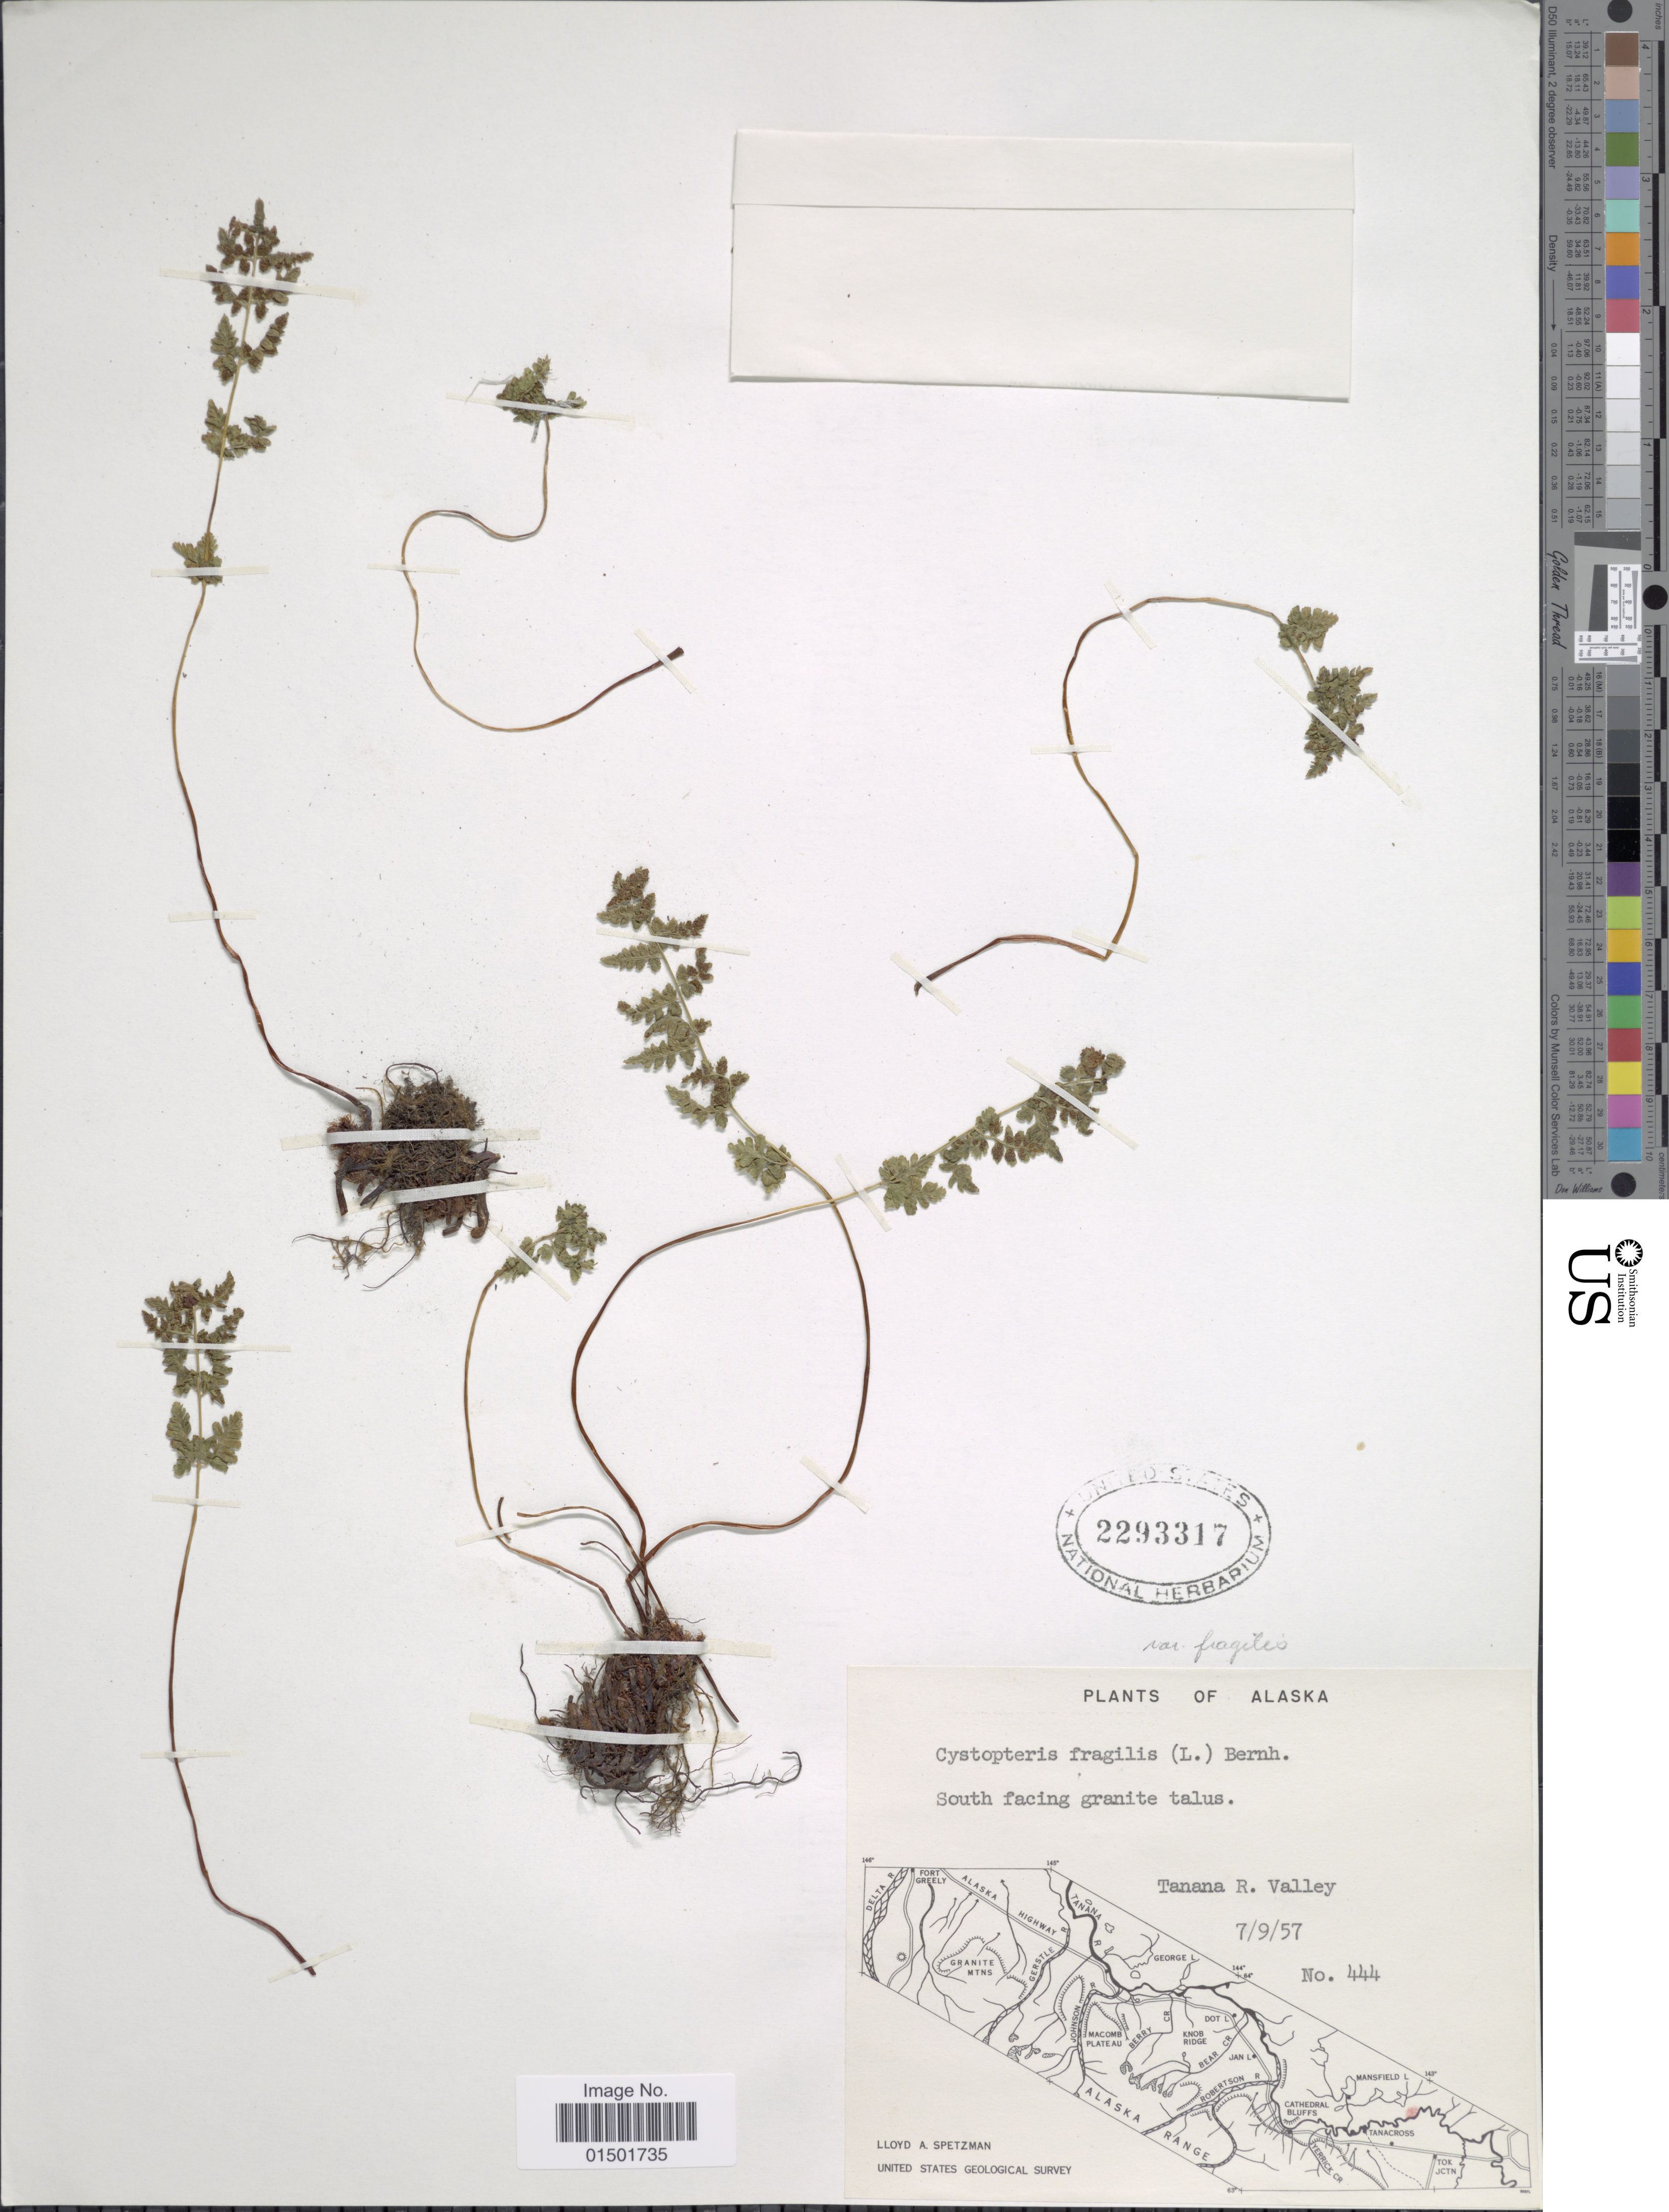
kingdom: Plantae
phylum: Tracheophyta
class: Polypodiopsida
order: Polypodiales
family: Cystopteridaceae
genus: Cystopteris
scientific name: Cystopteris fragilis var. fragilis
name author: (L.) Bernh.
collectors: L. Spetzman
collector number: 444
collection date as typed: Transcribed d/m/y: 9/7/57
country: United States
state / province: Alaska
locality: Tanana R. Valley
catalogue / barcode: US 2293317